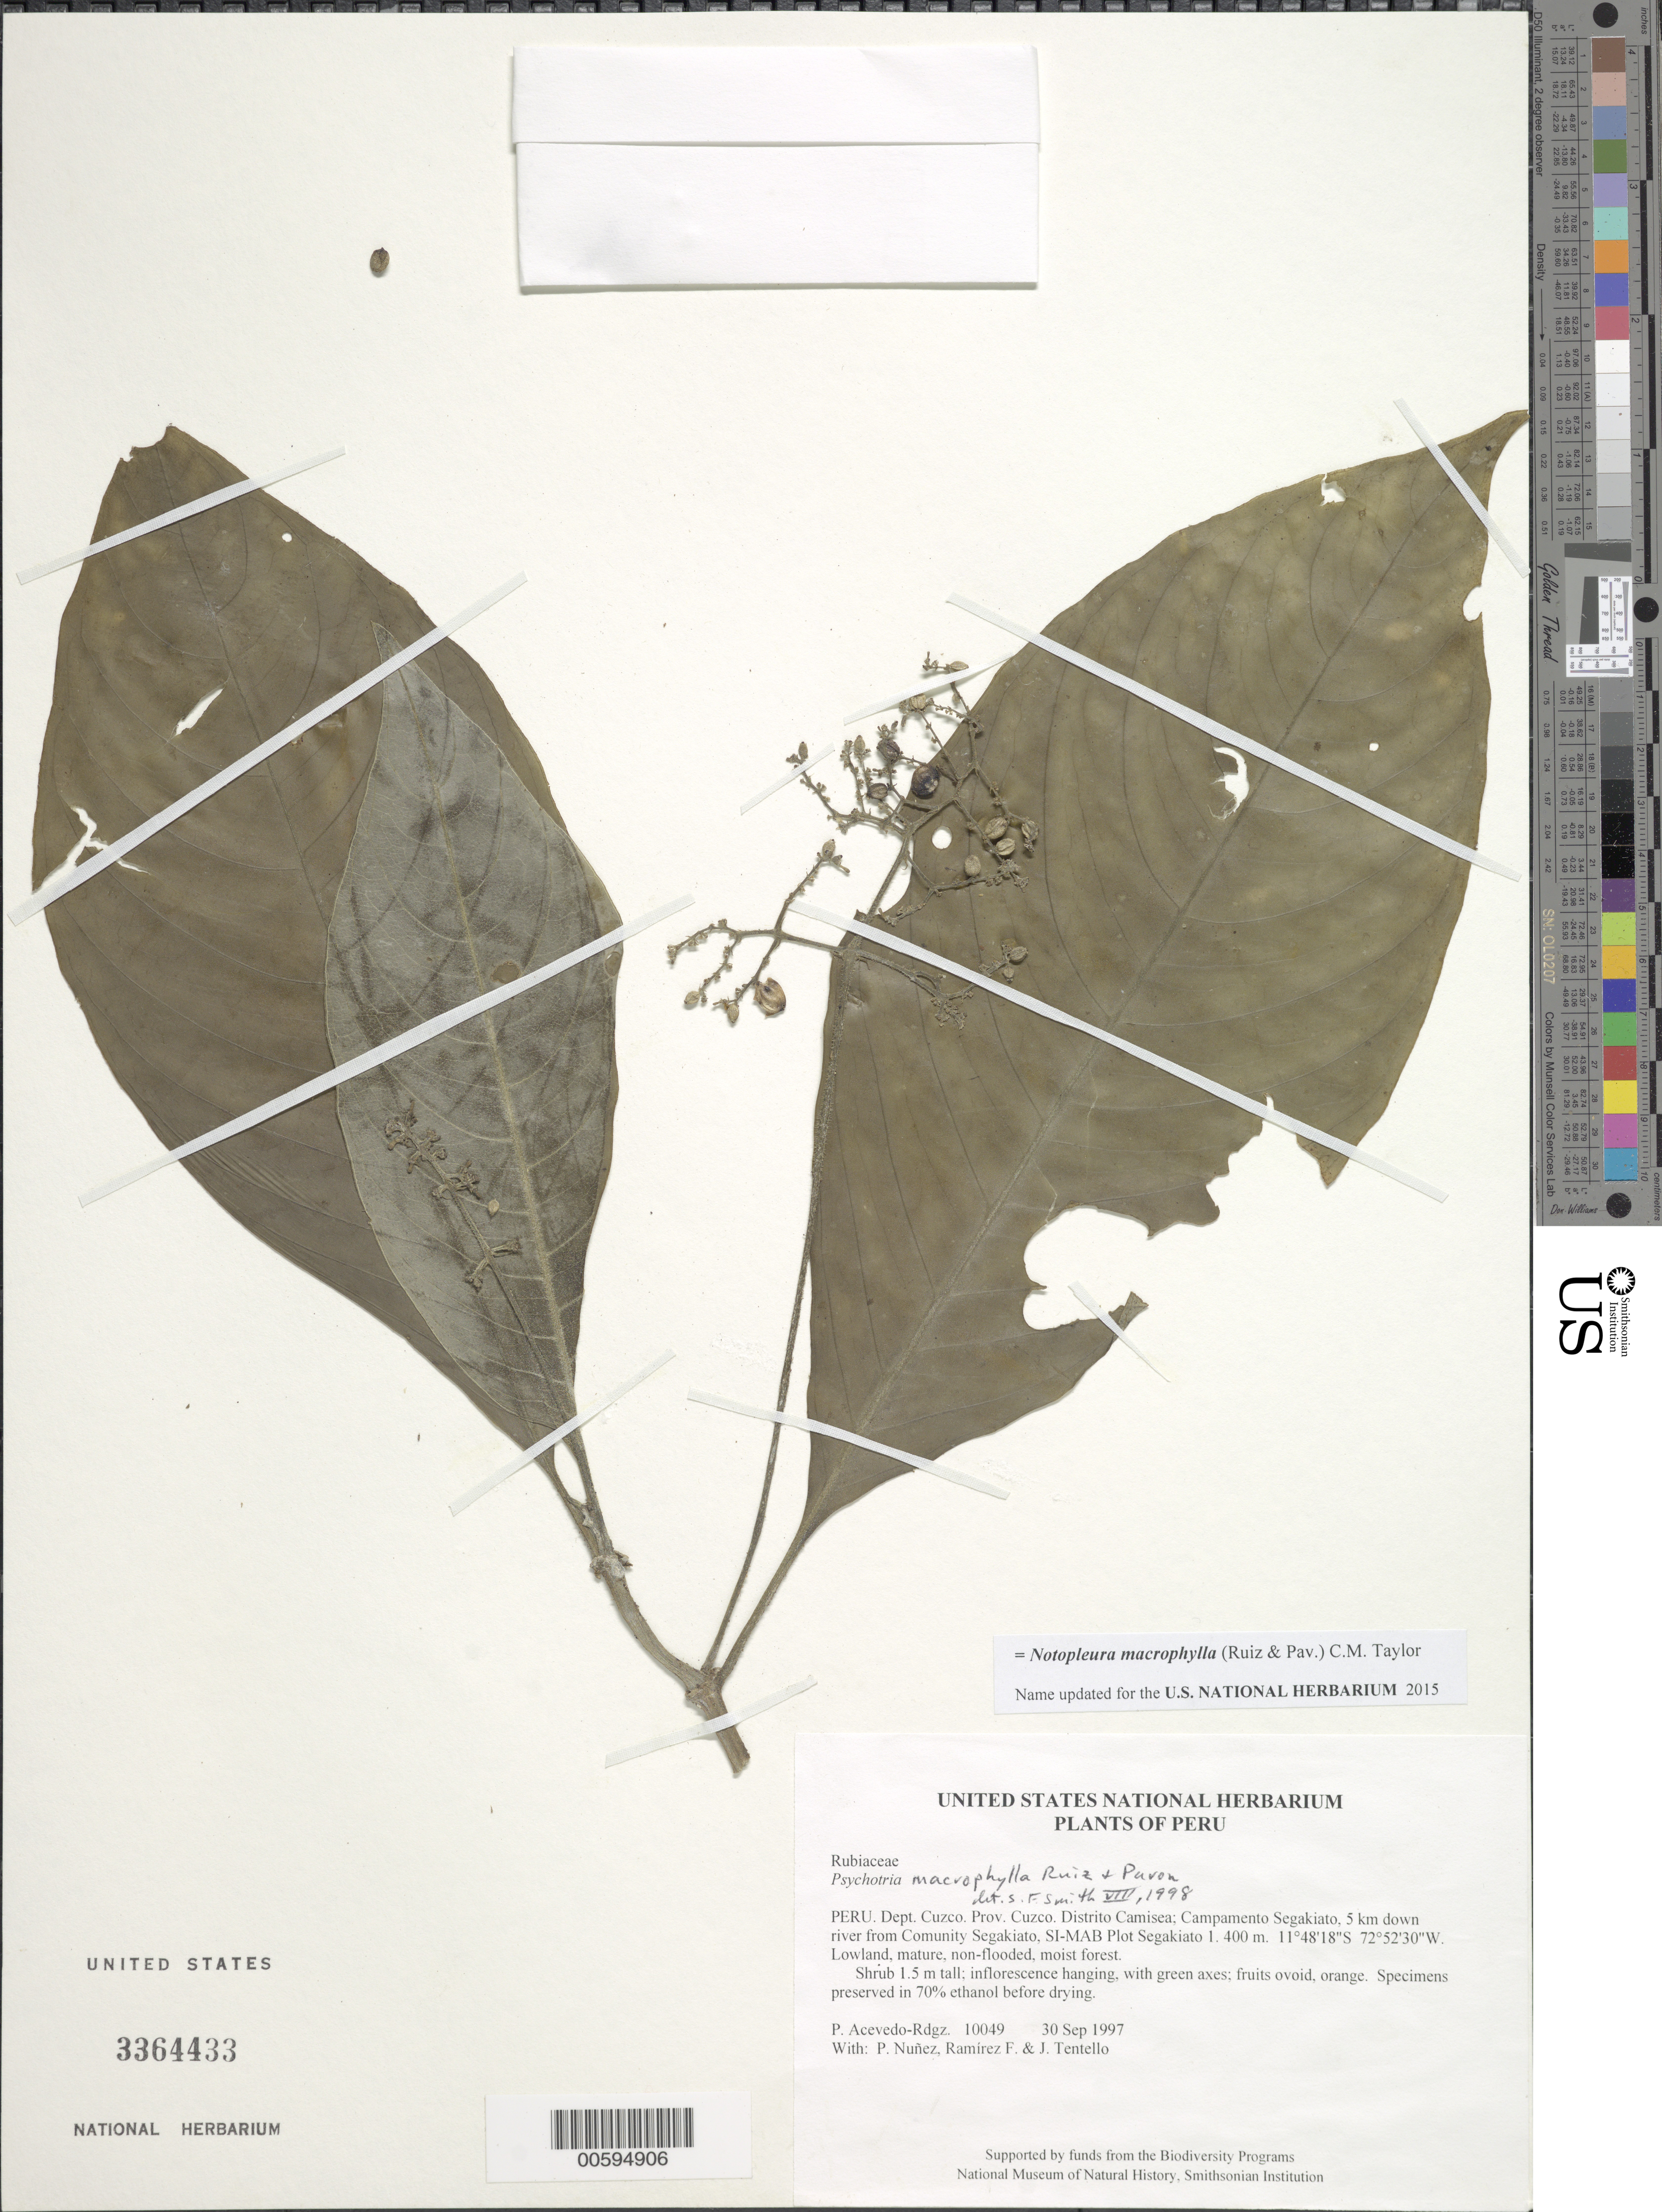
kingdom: Plantae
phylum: Tracheophyta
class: Magnoliopsida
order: Gentianales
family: Rubiaceae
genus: Psychotria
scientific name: Psychotria macrophylla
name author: Ruiz & Pav.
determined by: Smith, Stephen F., (US), NMNH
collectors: P. Acevedo-Rodr., P. Nuñez V., F. Ramirez & J. Tentello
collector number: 10049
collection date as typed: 30 Sep 1997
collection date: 1997-09-30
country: Peru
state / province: Cusco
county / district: Cusco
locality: Distrito Camisea; Campamento Segakiato, 5 km down river from Comunity Segakiato, SI-MAB Plot Segakiato 1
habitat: Lowland, mature, non-flooded, moist forest.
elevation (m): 400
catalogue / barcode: US 3364433